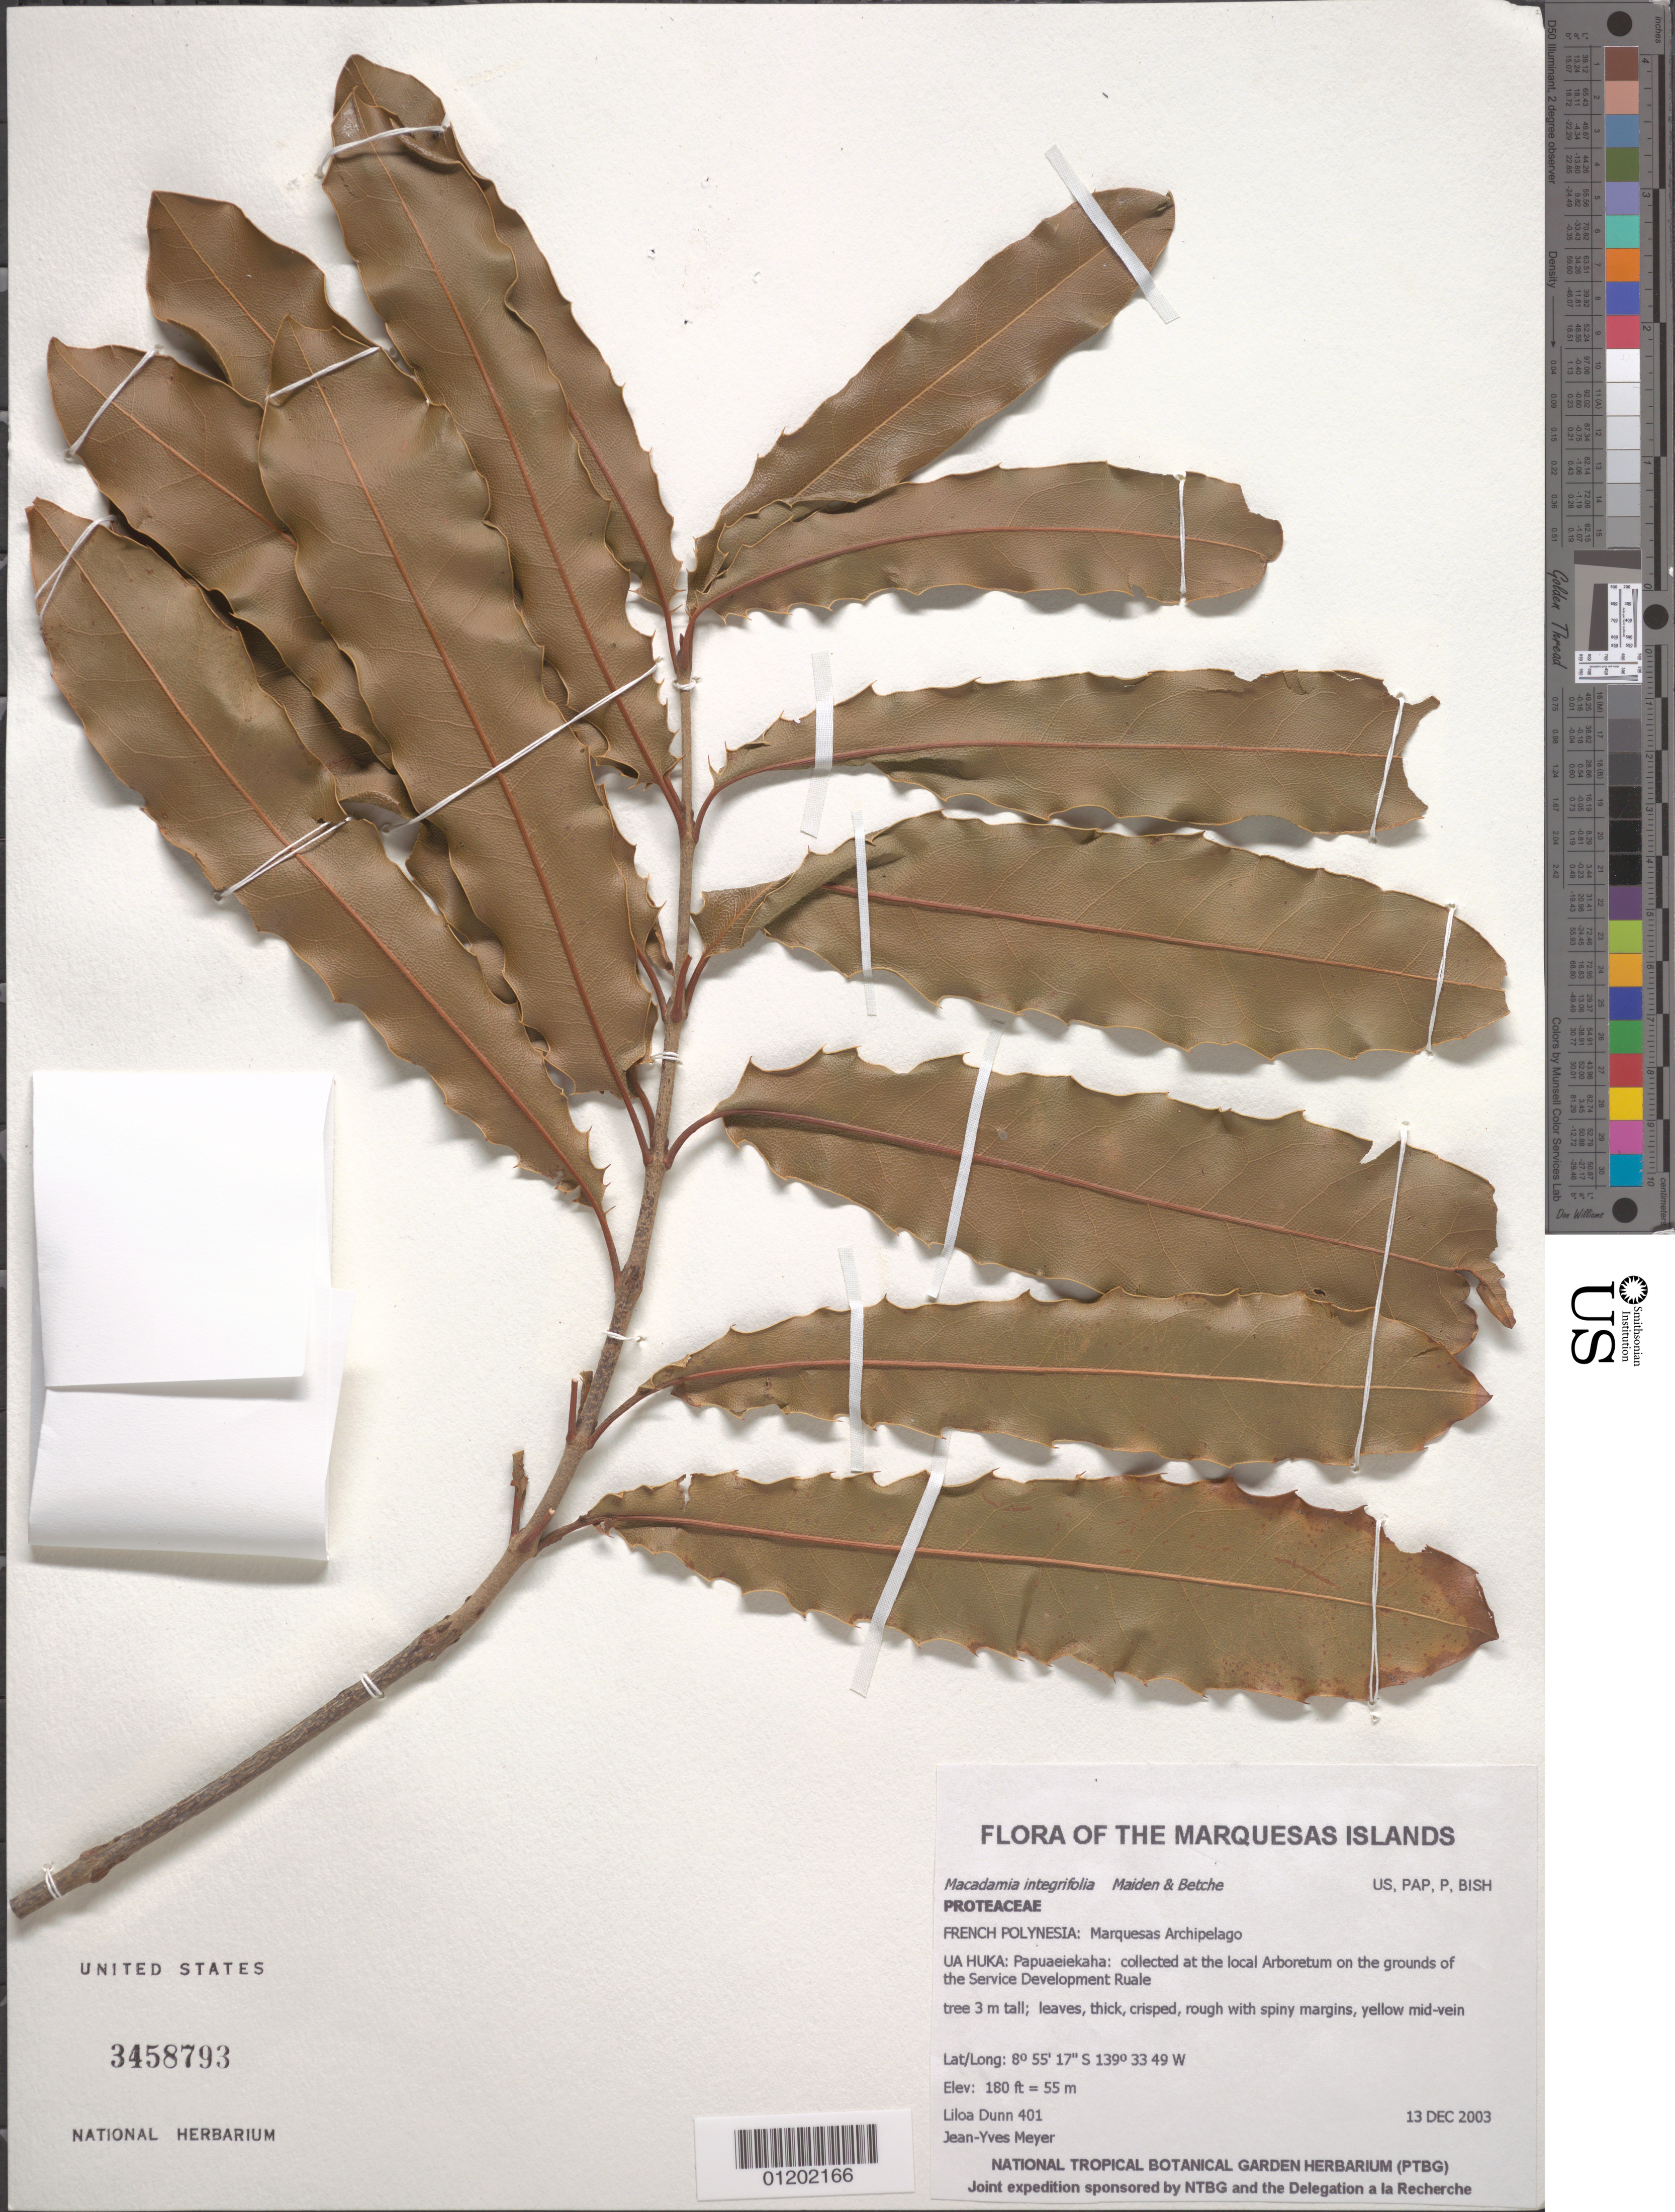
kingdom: Plantae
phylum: Tracheophyta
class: Magnoliopsida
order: Proteales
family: Proteaceae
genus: Macadamia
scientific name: Macadamia integrifolia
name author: Maiden & Betche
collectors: L. Dunn & J.-Y. Meyer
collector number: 401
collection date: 2003-12-13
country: French Polynesia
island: Ua Huka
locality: Papuaeiekaha: collected at the local Arboretum on the grounds of the Service Development Ruale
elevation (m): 55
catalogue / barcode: US 3458793